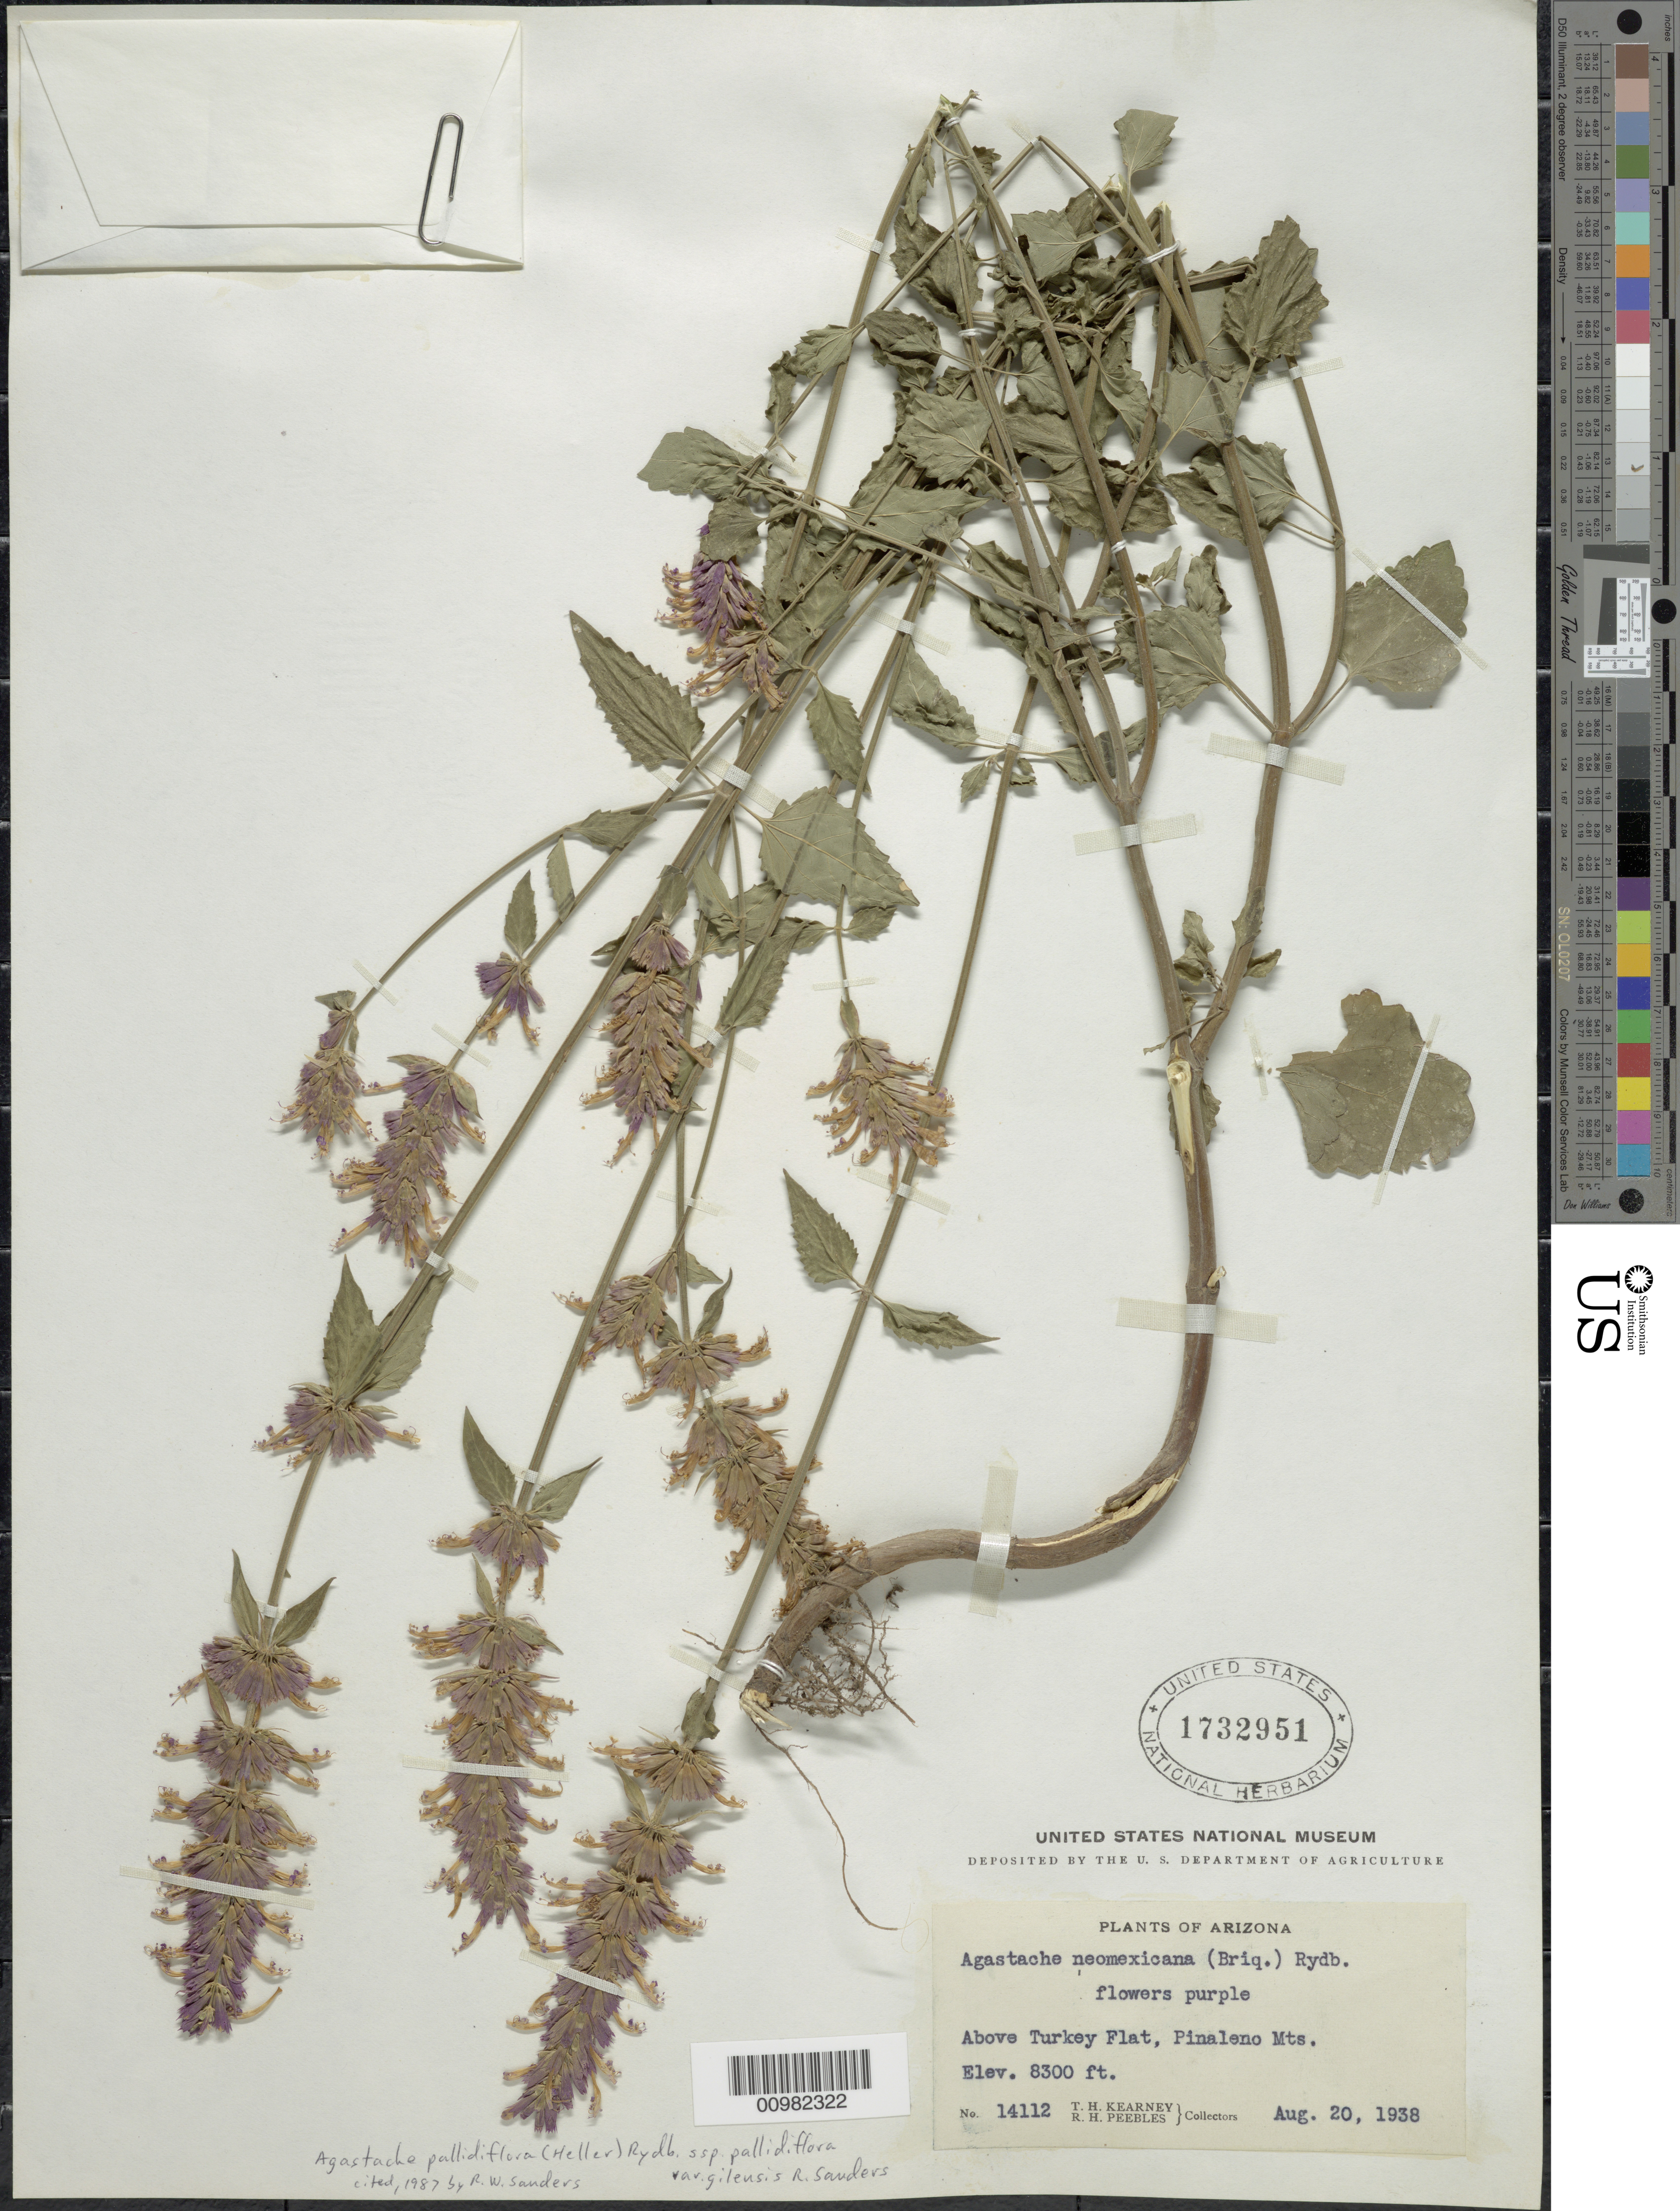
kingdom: Plantae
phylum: Tracheophyta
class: Magnoliopsida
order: Lamiales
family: Lamiaceae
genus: Agastache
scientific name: Agastache pallidiflora var. gilensis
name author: R. W. Sanders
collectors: T. H. Kearney & R. H. Peebles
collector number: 14112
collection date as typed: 20 Aug 1938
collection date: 1938-08-20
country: United States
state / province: Arizona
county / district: Graham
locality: Pinaleno Mts.; Above Turkey Flat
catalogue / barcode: US 1732951